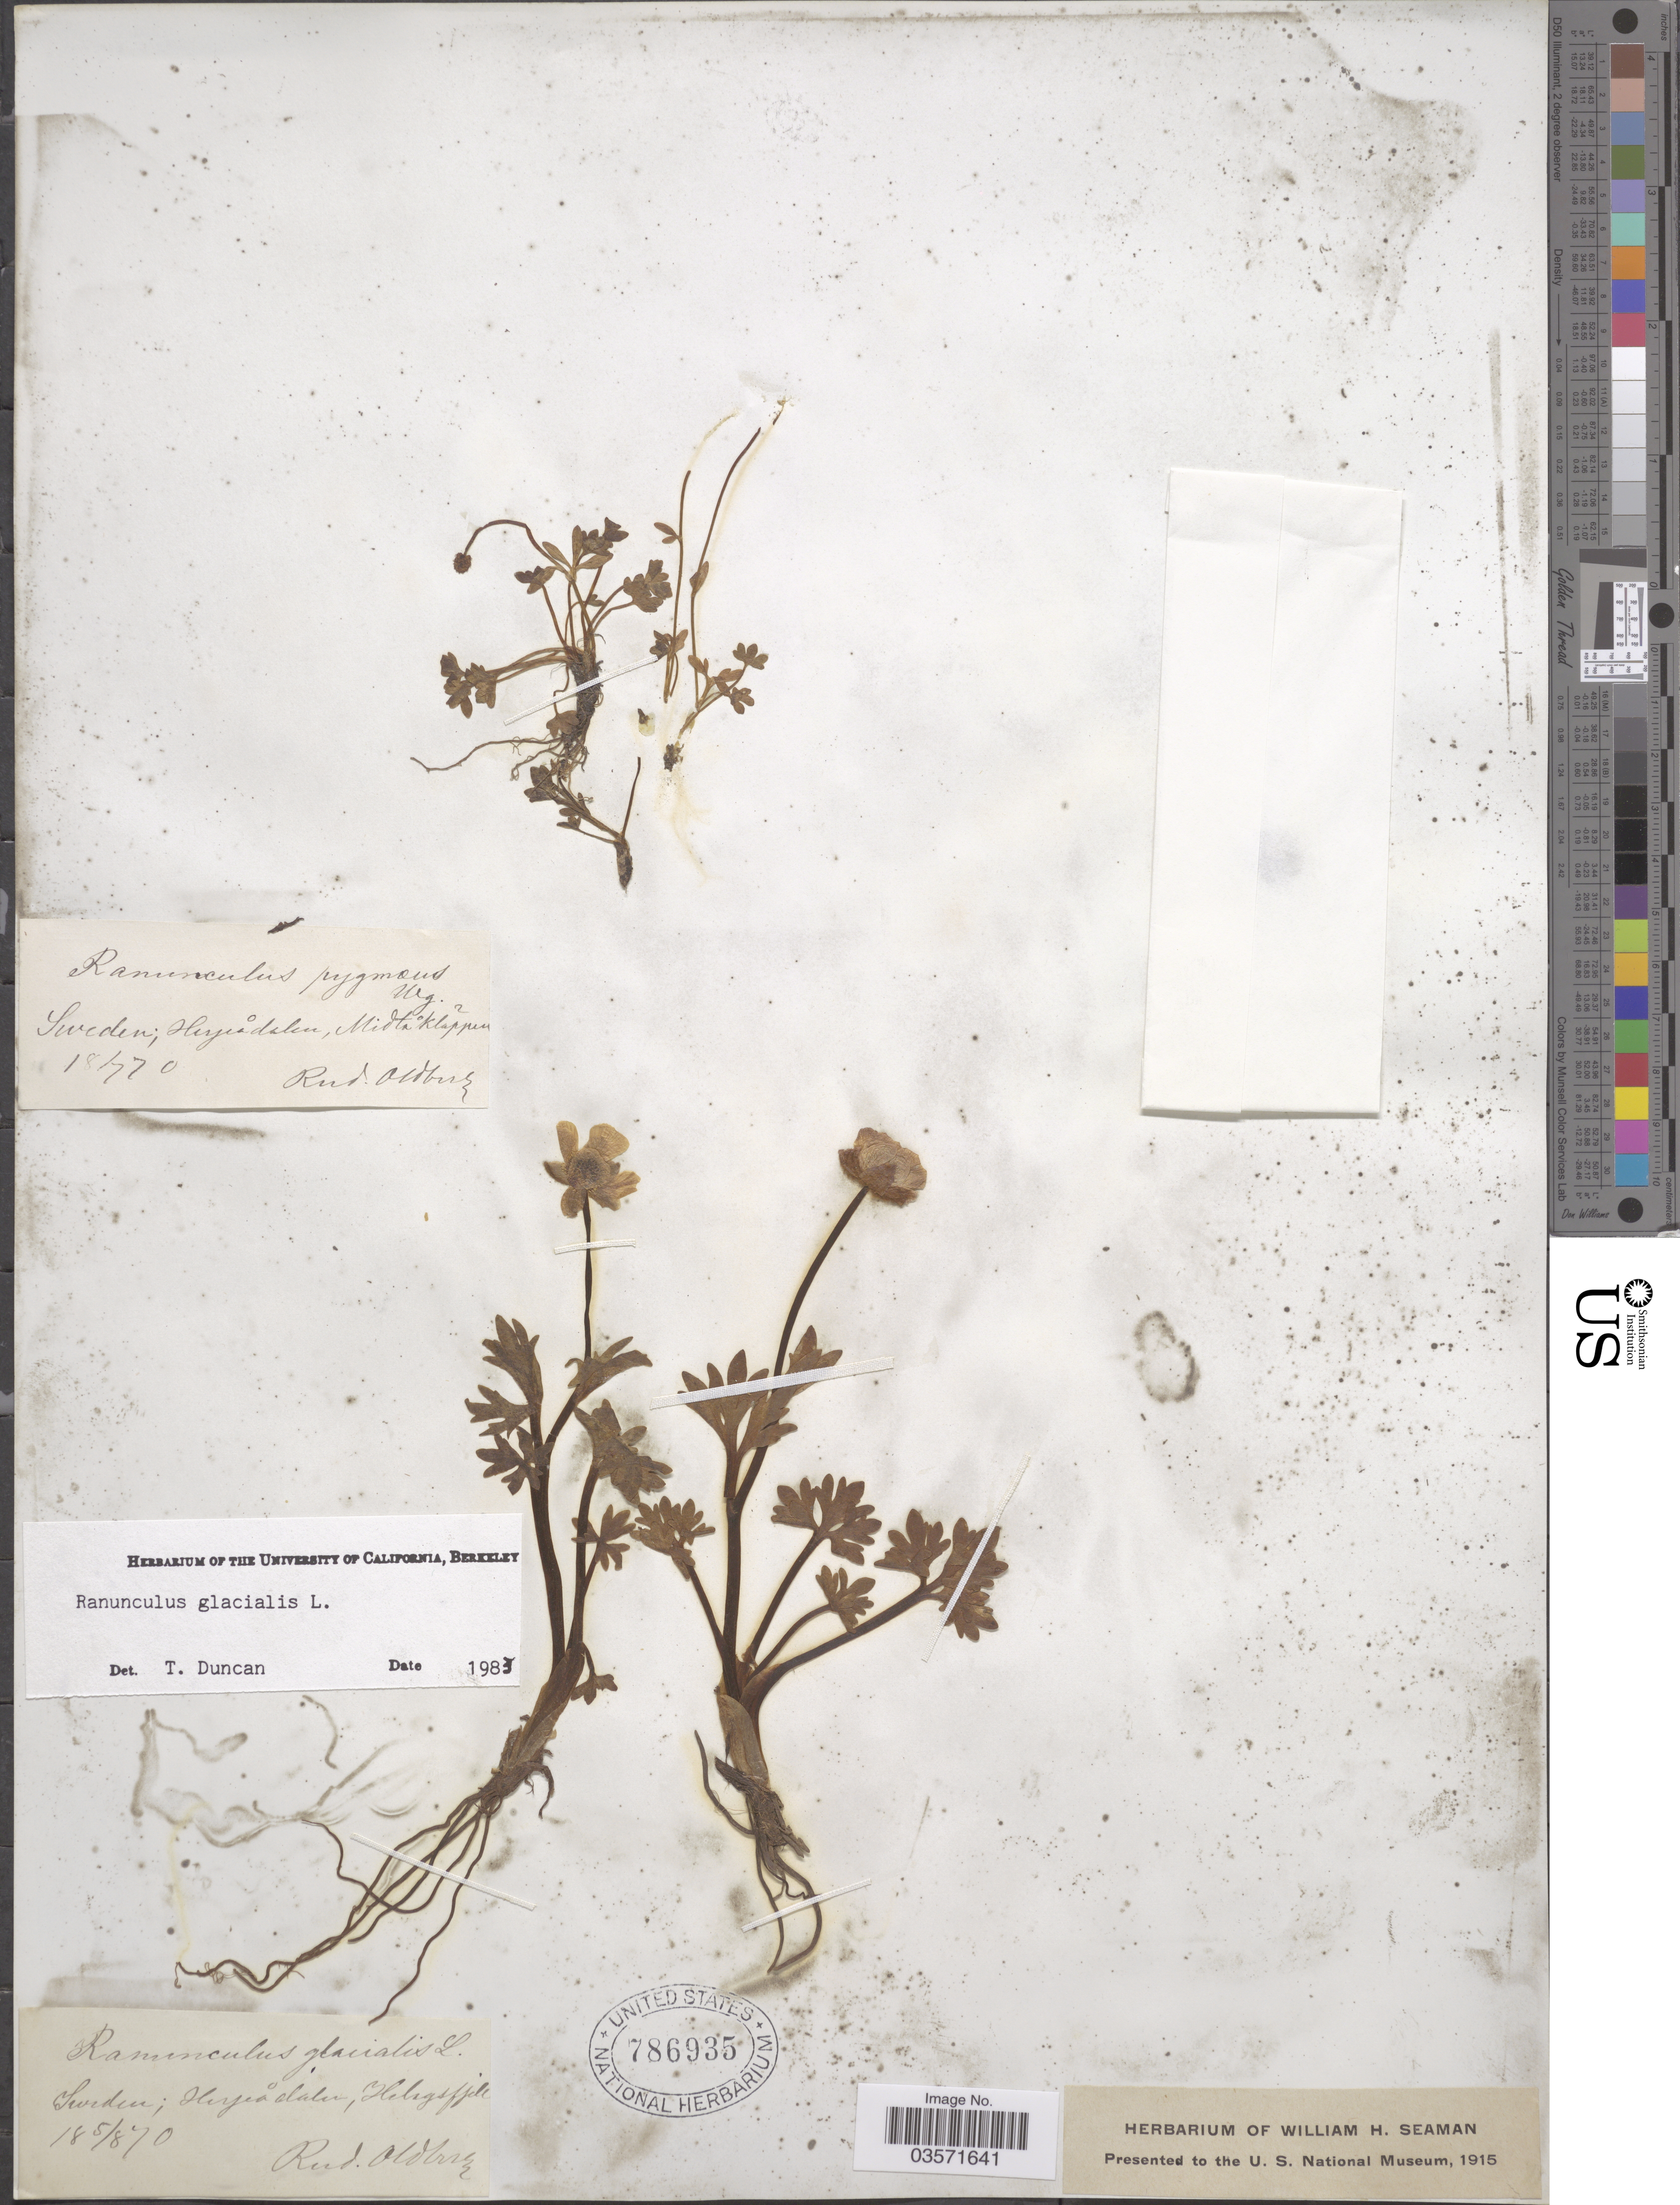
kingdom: Plantae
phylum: Tracheophyta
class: Magnoliopsida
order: Ranunculales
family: Ranunculaceae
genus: Ranunculus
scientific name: Ranunculus glacialis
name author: L.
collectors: R. Oldberg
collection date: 1870-07/1870-08-05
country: Sweden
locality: Herjeådalen, Midtåklappen. Helagsfjall.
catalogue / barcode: US 786935